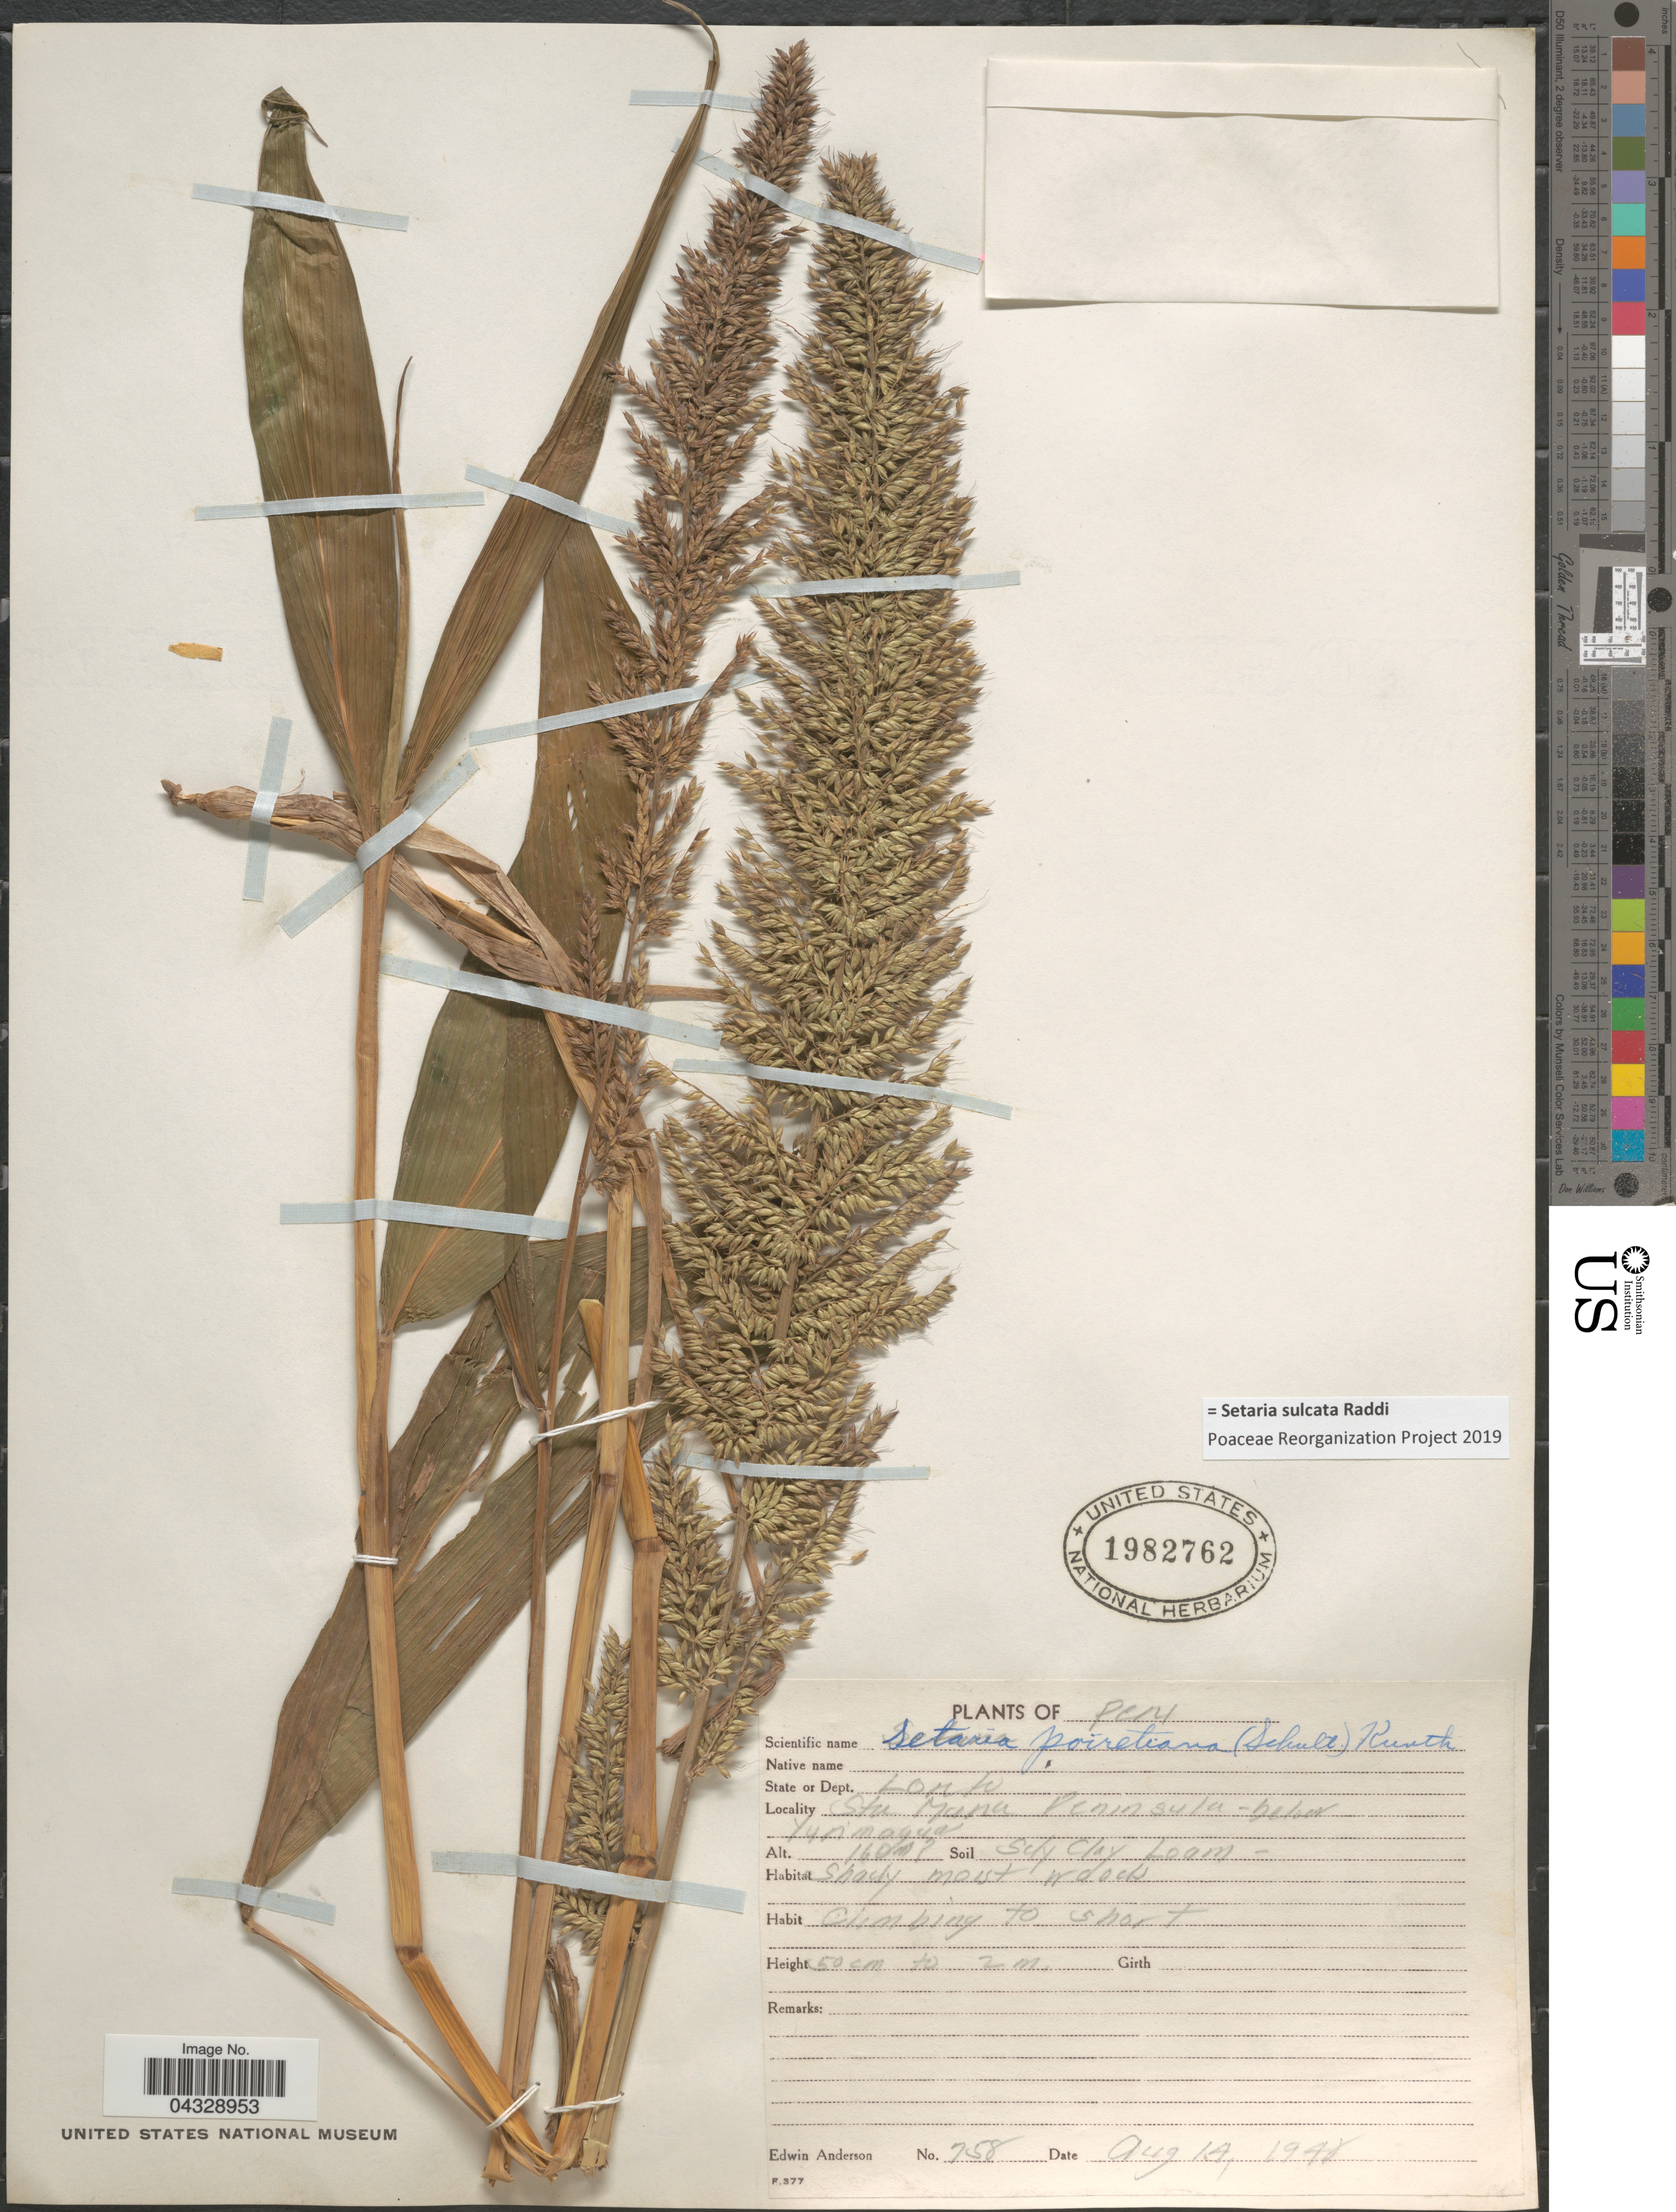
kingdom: Plantae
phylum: Tracheophyta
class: Liliopsida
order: Poales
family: Poaceae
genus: Setaria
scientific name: Setaria sulcata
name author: Raddi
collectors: E. Anderson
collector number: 758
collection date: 1948-08-14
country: Peru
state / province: Loreto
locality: Sta Mana Peninsula- below Yurimaguas.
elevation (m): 160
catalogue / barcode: US 1982762